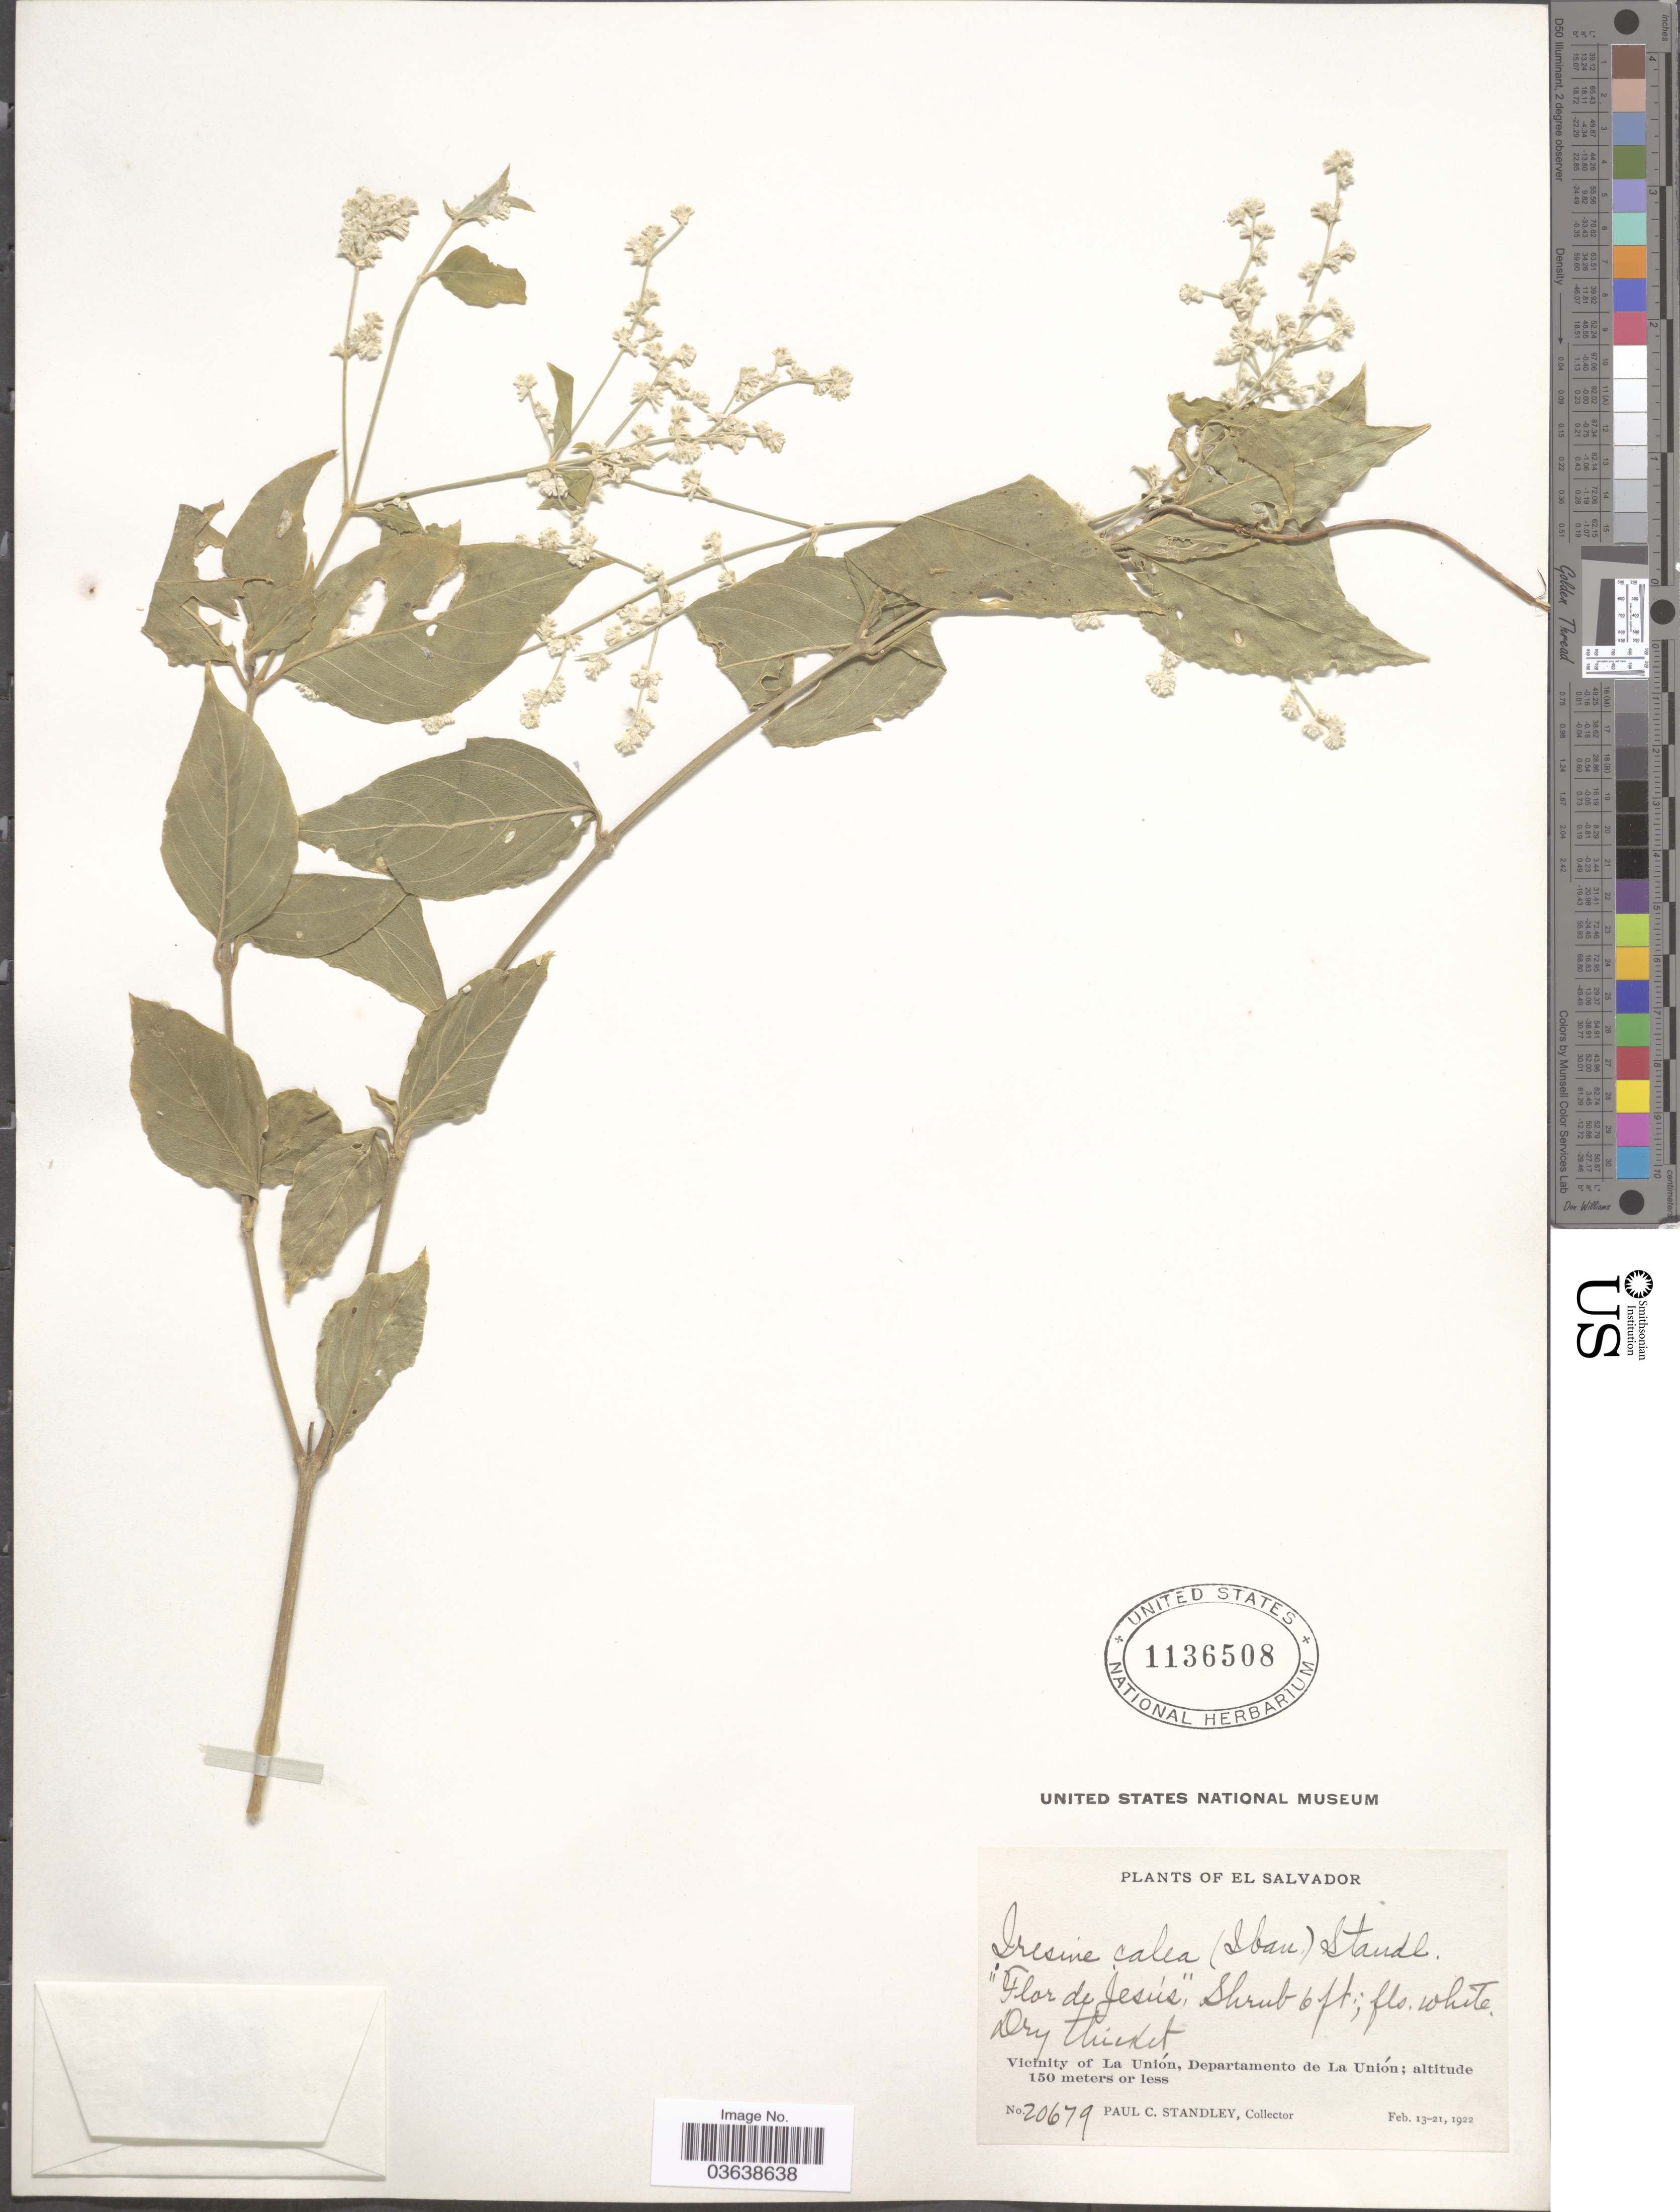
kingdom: Plantae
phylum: Tracheophyta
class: Magnoliopsida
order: Caryophyllales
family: Amaranthaceae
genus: Iresine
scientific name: Iresine calea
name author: (Ibáñez) Standl.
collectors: P. C. Standley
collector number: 20679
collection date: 1922-02-13/1922-02-21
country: El Salvador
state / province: La Union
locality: Vicinity of La Unión, Departamento de La Unión.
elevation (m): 150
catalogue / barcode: US 1136508